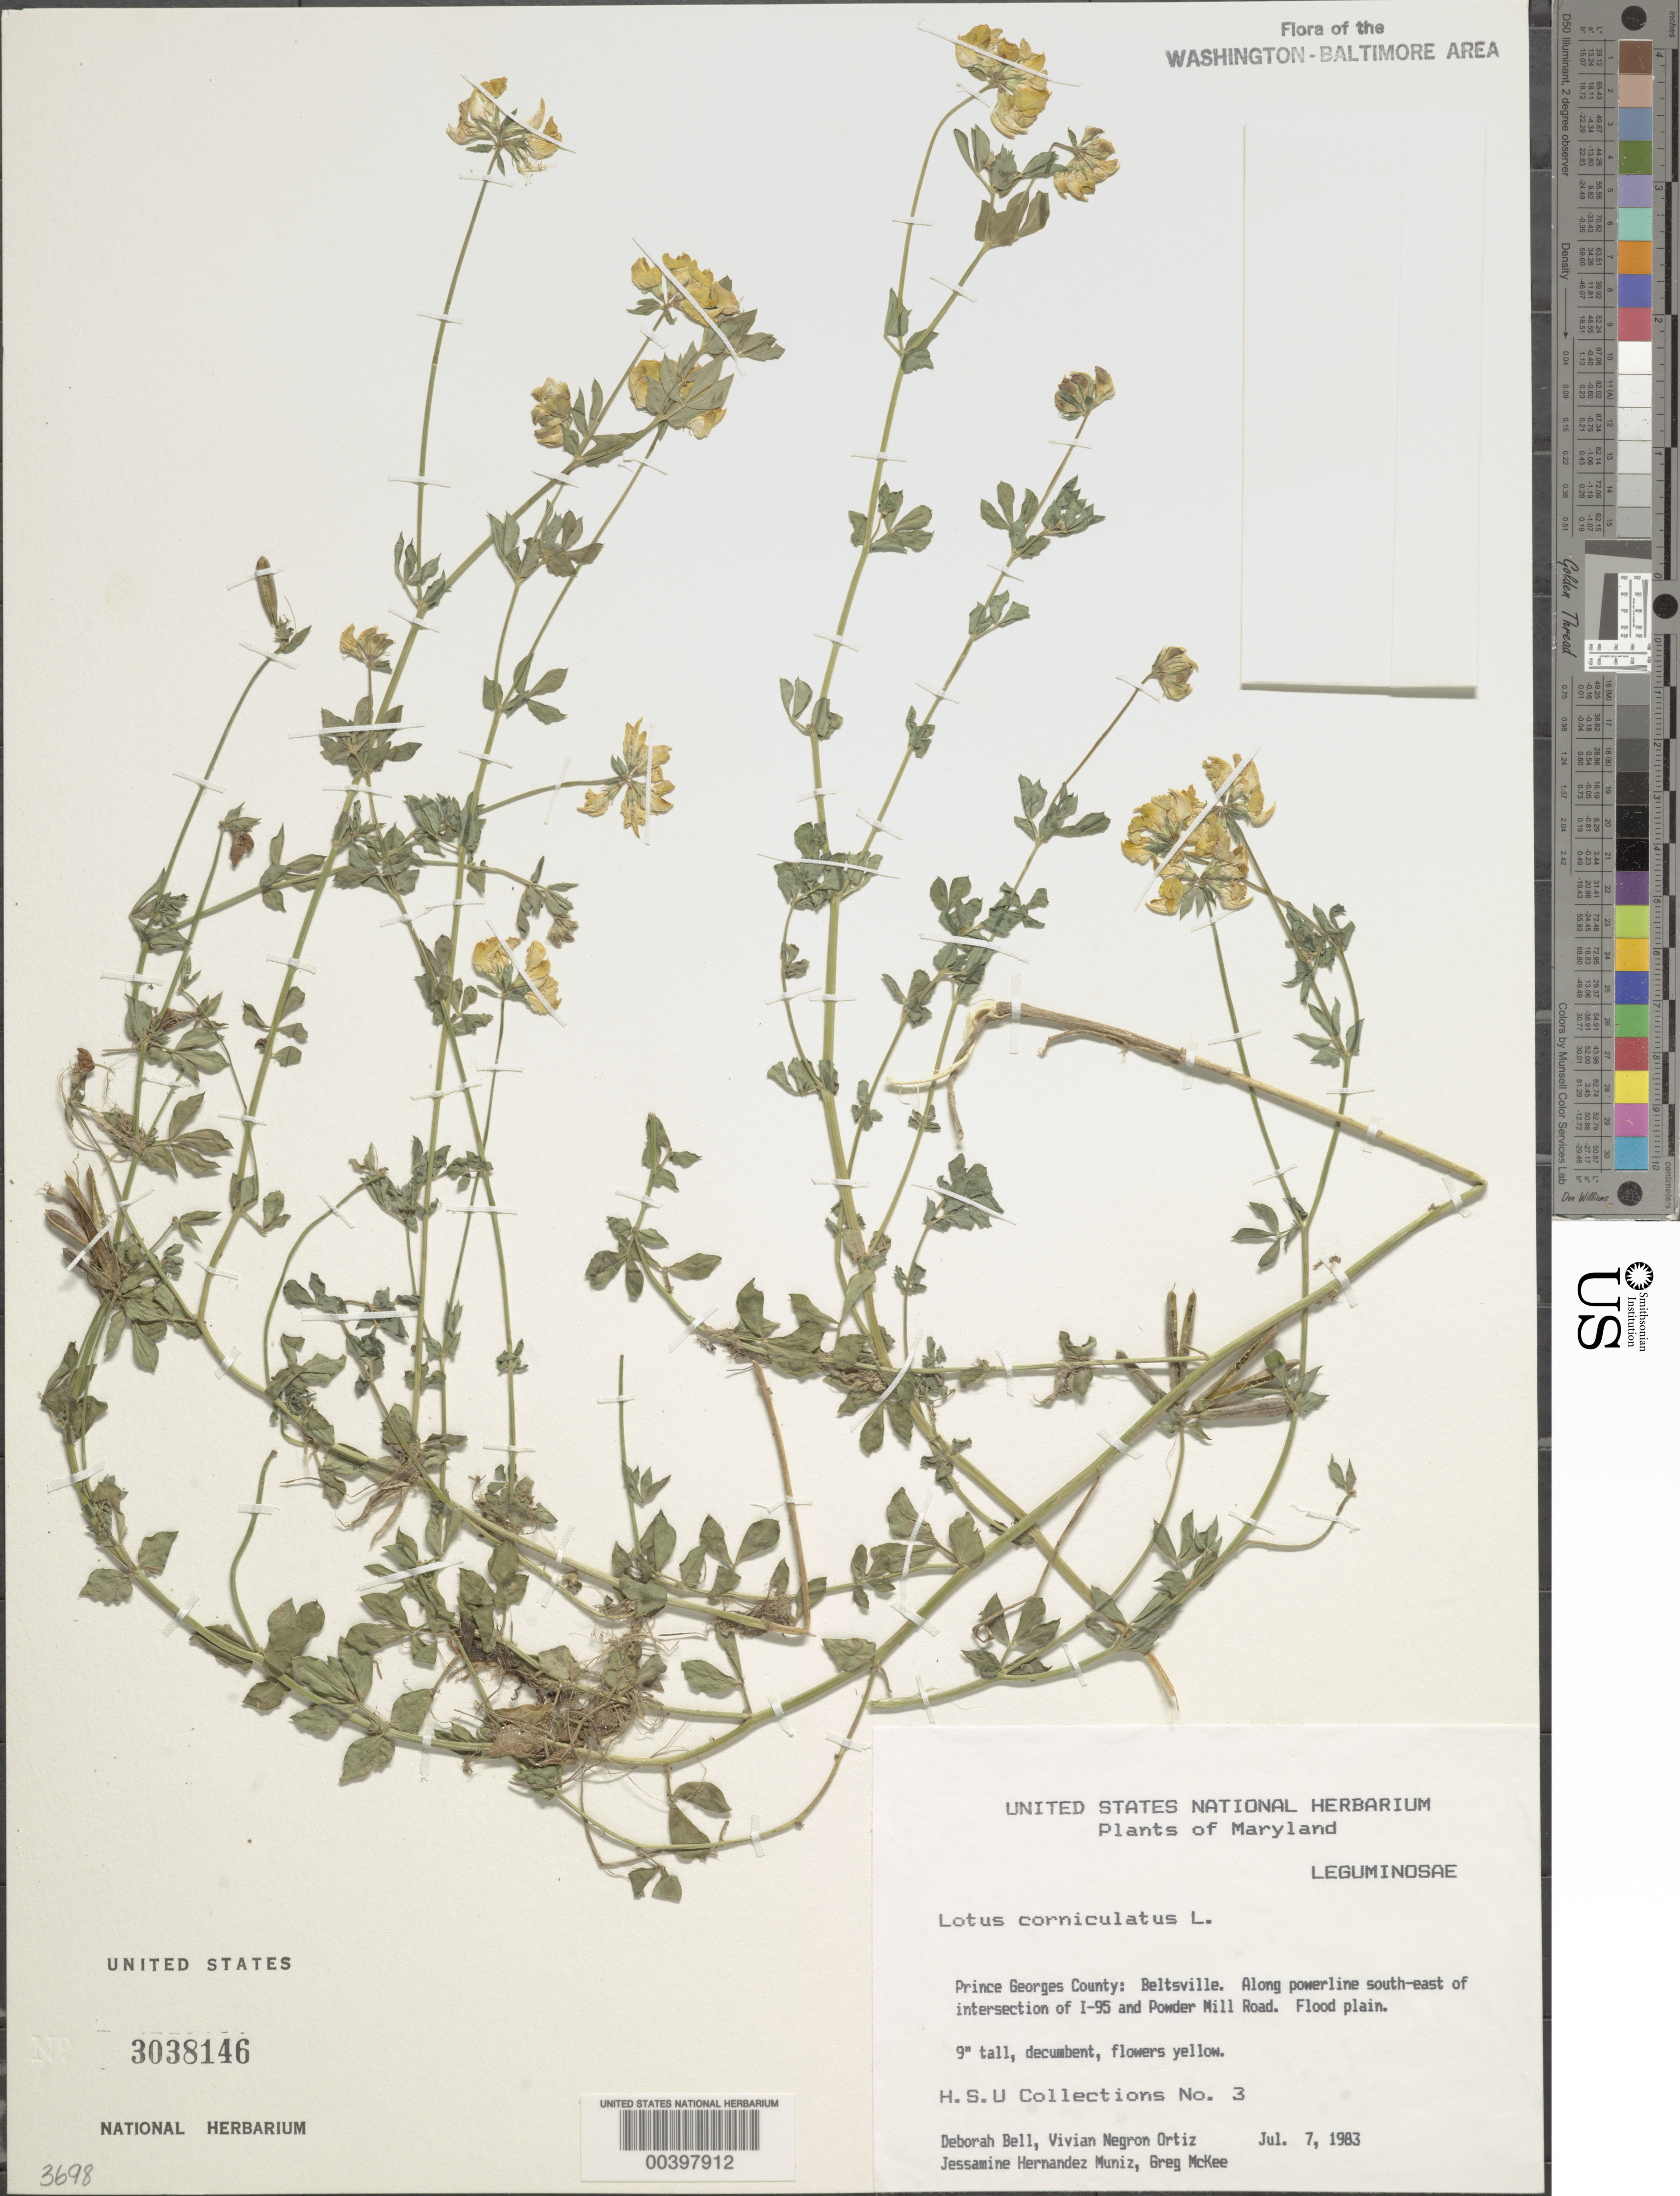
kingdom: Plantae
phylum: Tracheophyta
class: Magnoliopsida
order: Fabales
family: Fabaceae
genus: Lotus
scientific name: Lotus corniculatus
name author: L.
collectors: Herbarium Services Unit Staff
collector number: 3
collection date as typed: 07 Jul 1983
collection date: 1983-07-07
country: United States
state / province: Maryland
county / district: Prince George's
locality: And Powder Mill Road.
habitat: Flood plain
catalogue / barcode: US 3038146